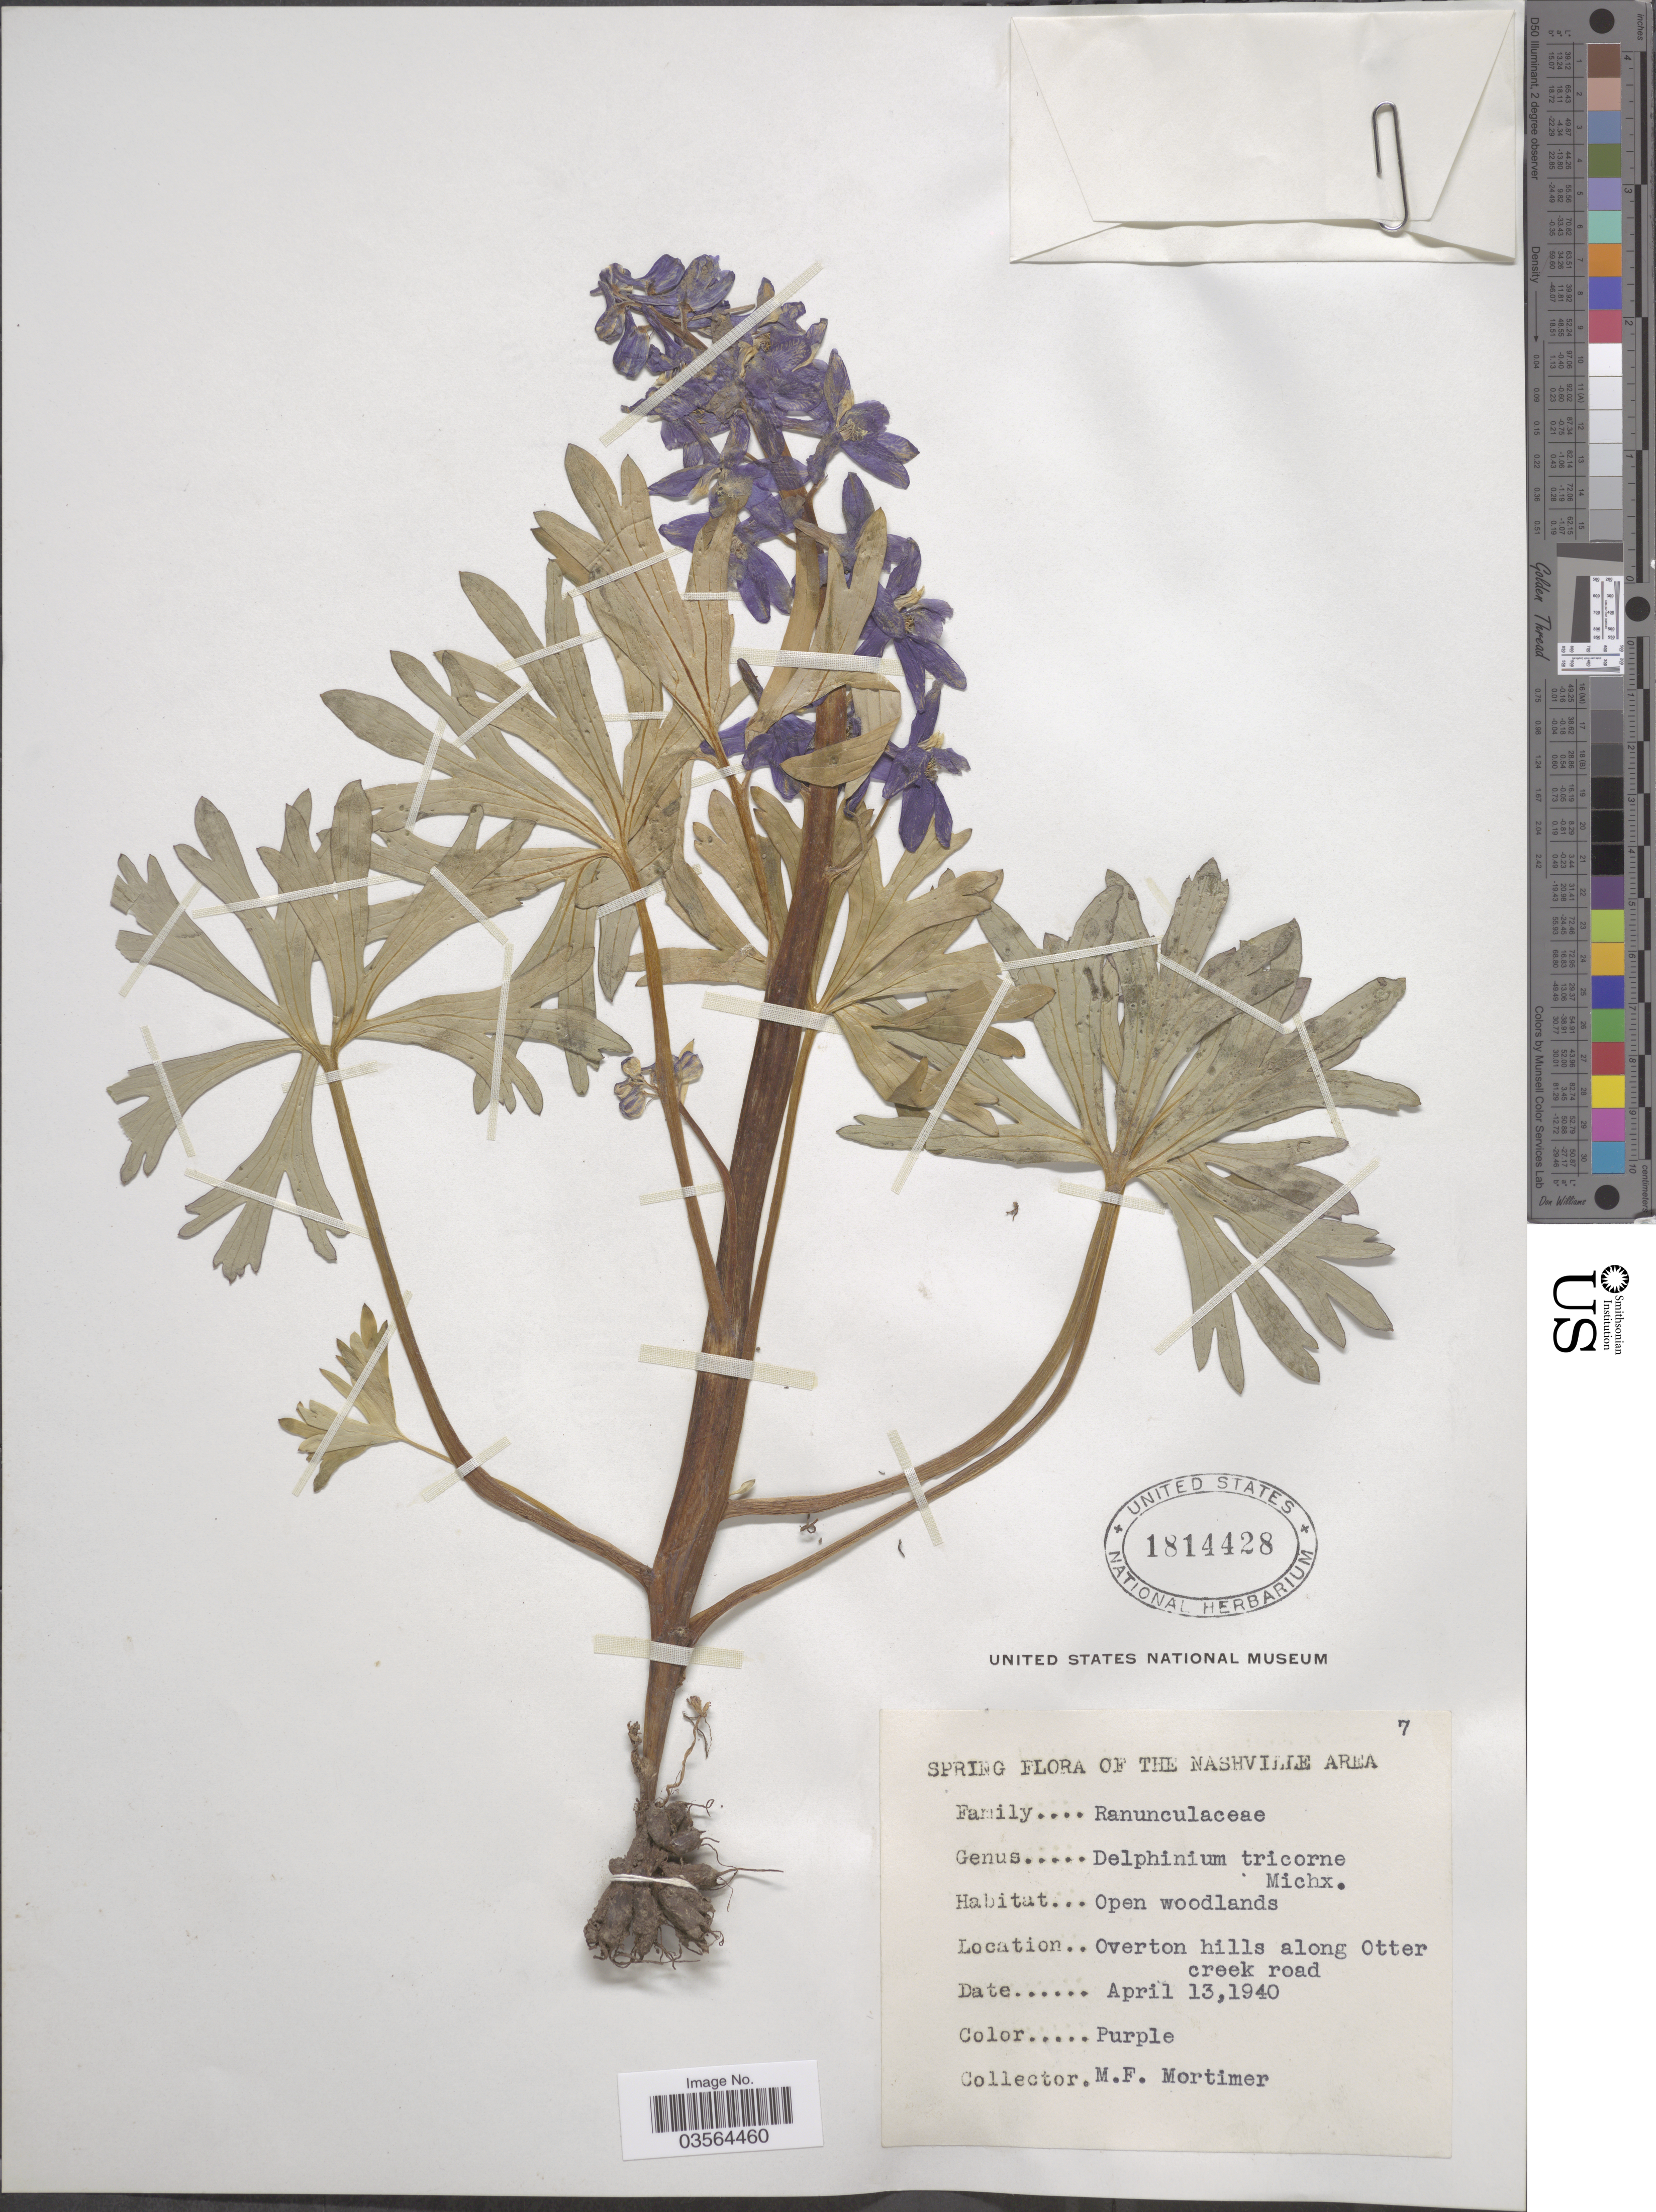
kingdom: Plantae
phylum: Tracheophyta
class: Magnoliopsida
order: Ranunculales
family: Ranunculaceae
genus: Delphinium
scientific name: Delphinium tricorne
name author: Michx.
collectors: M. Mortimer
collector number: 7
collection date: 1940-04-13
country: United States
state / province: Tennessee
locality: The Nashville Area. Overton hills along Otter creek road.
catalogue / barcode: US 1814428